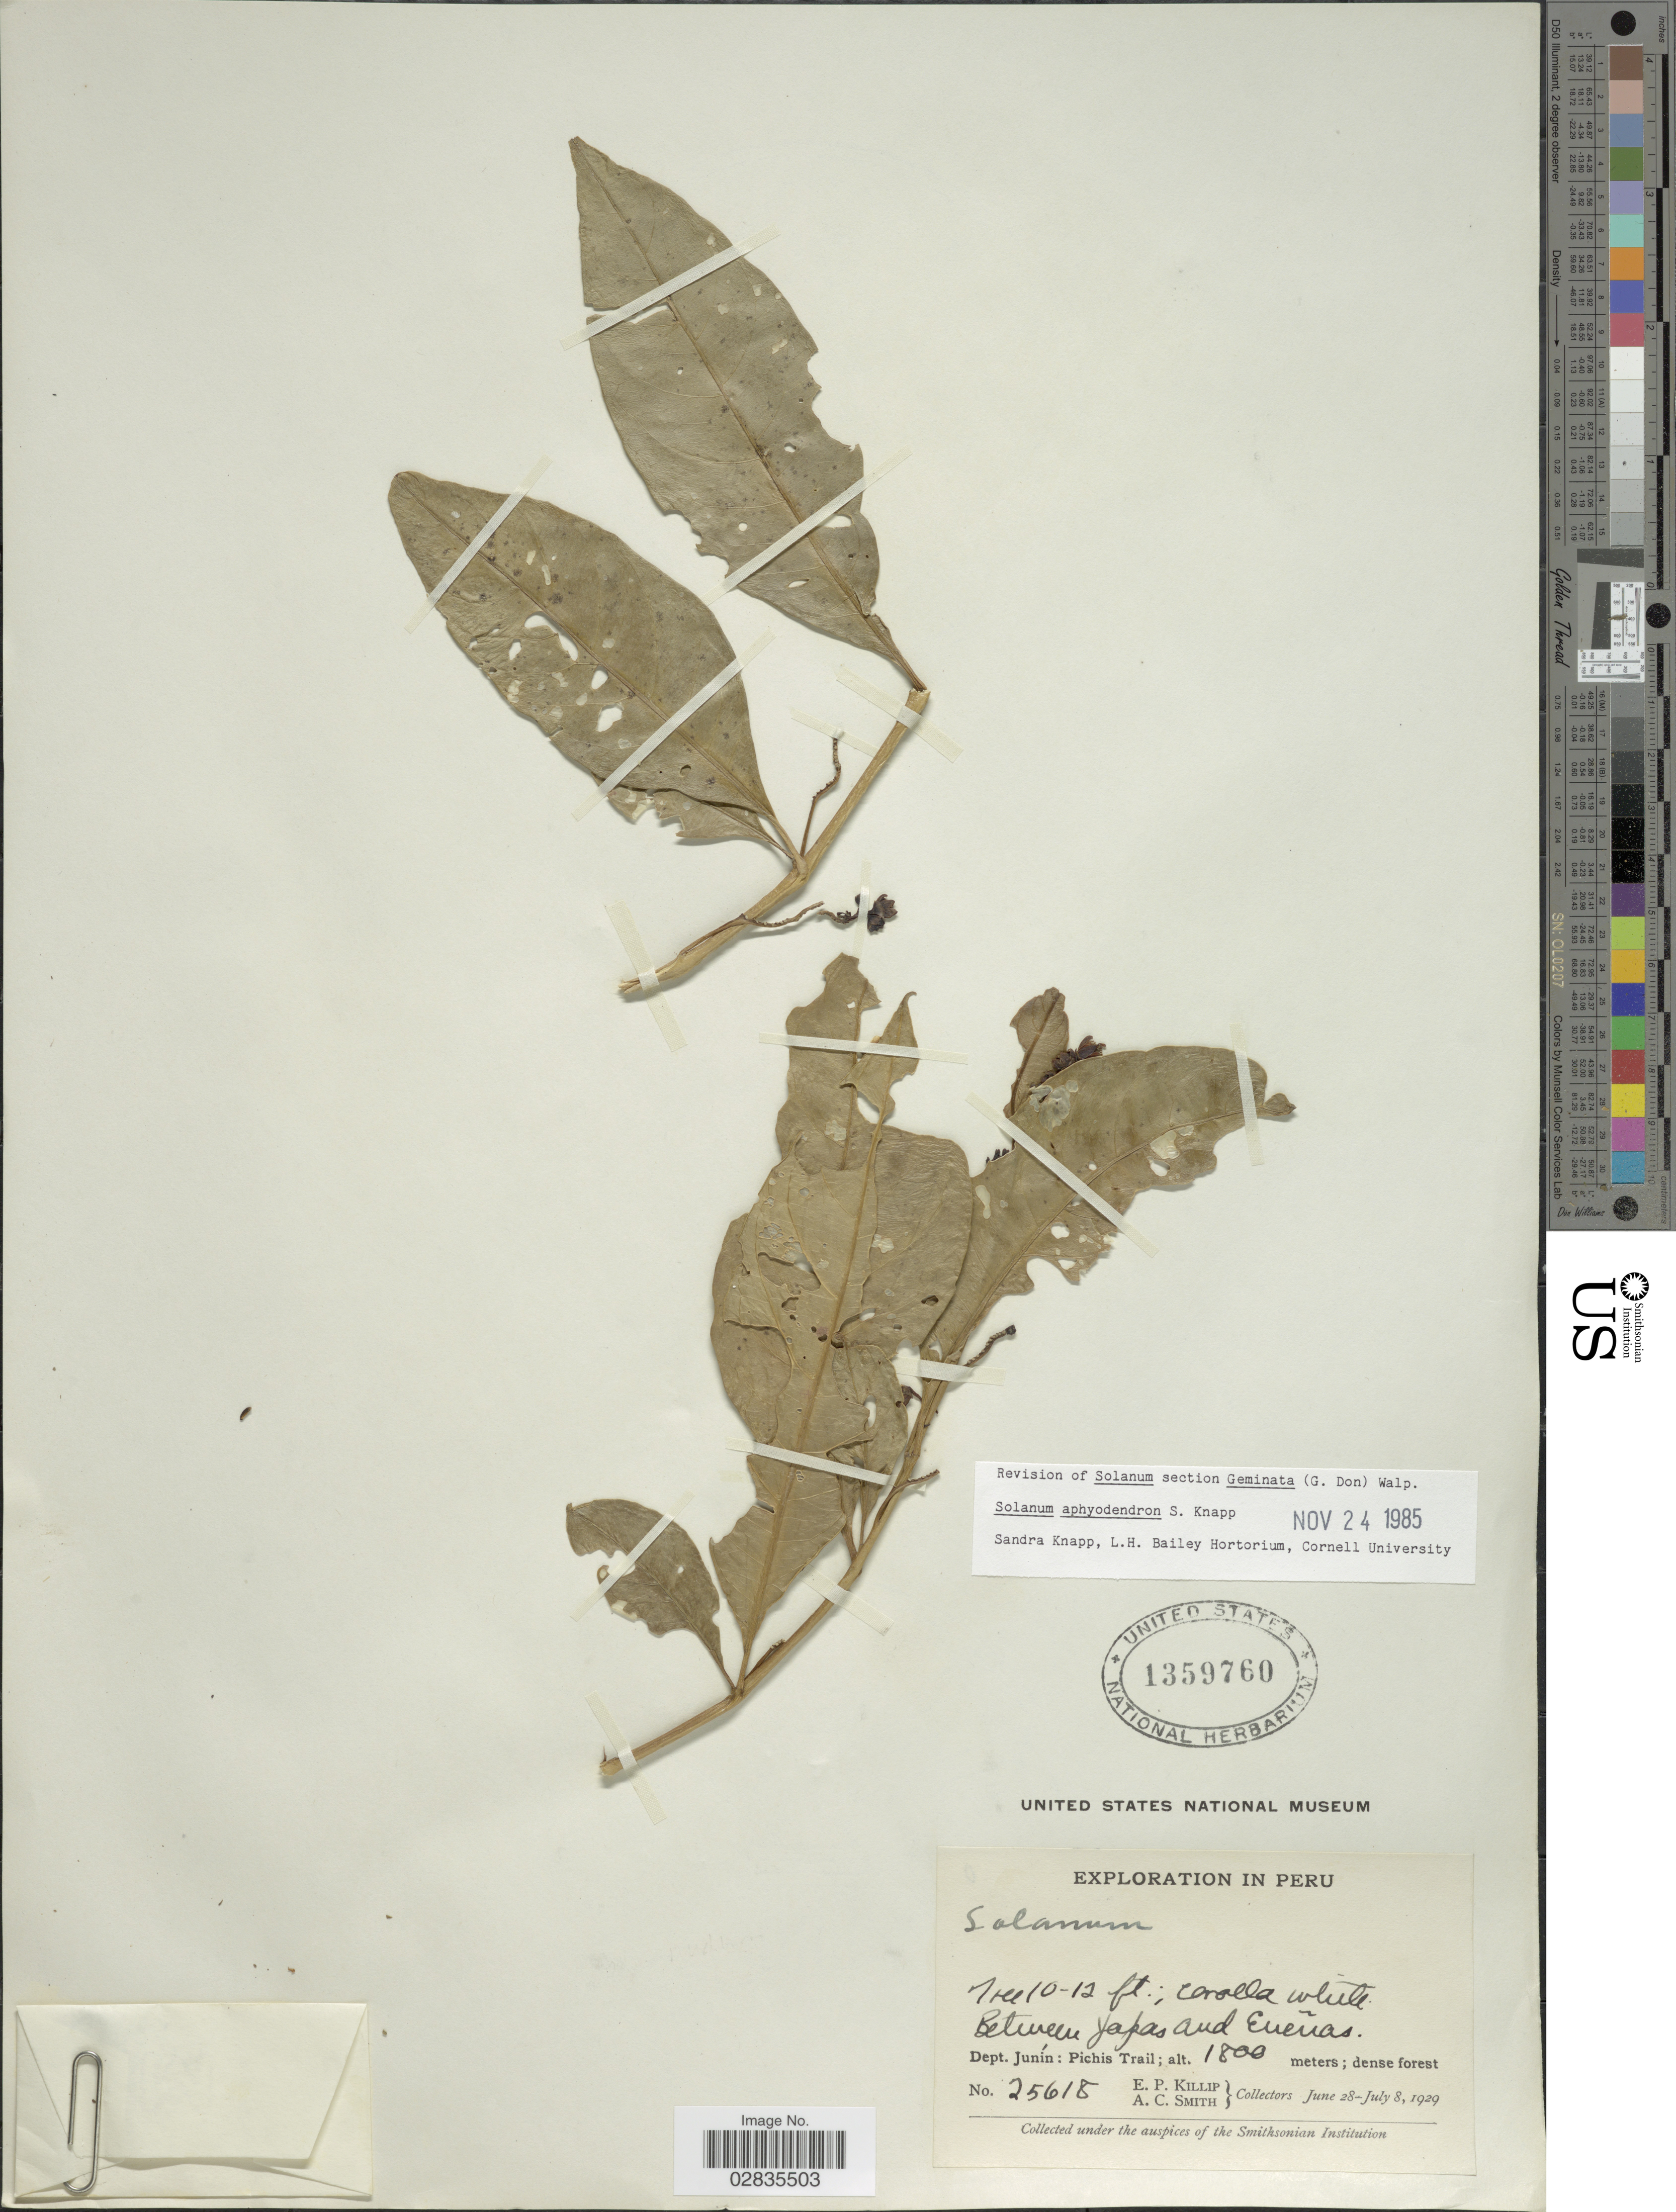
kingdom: Plantae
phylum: Tracheophyta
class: Magnoliopsida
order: Solanales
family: Solanaceae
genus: Solanum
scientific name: Solanum aphyodendron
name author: S. Knapp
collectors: E. P. Killip & A. C. Smith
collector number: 25618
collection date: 1929-06-28/1929-07-08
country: Peru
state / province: Junín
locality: Between Yapas and Eneñas, Dept. Junín: Pichis Trail.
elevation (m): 1800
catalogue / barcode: US 1359760